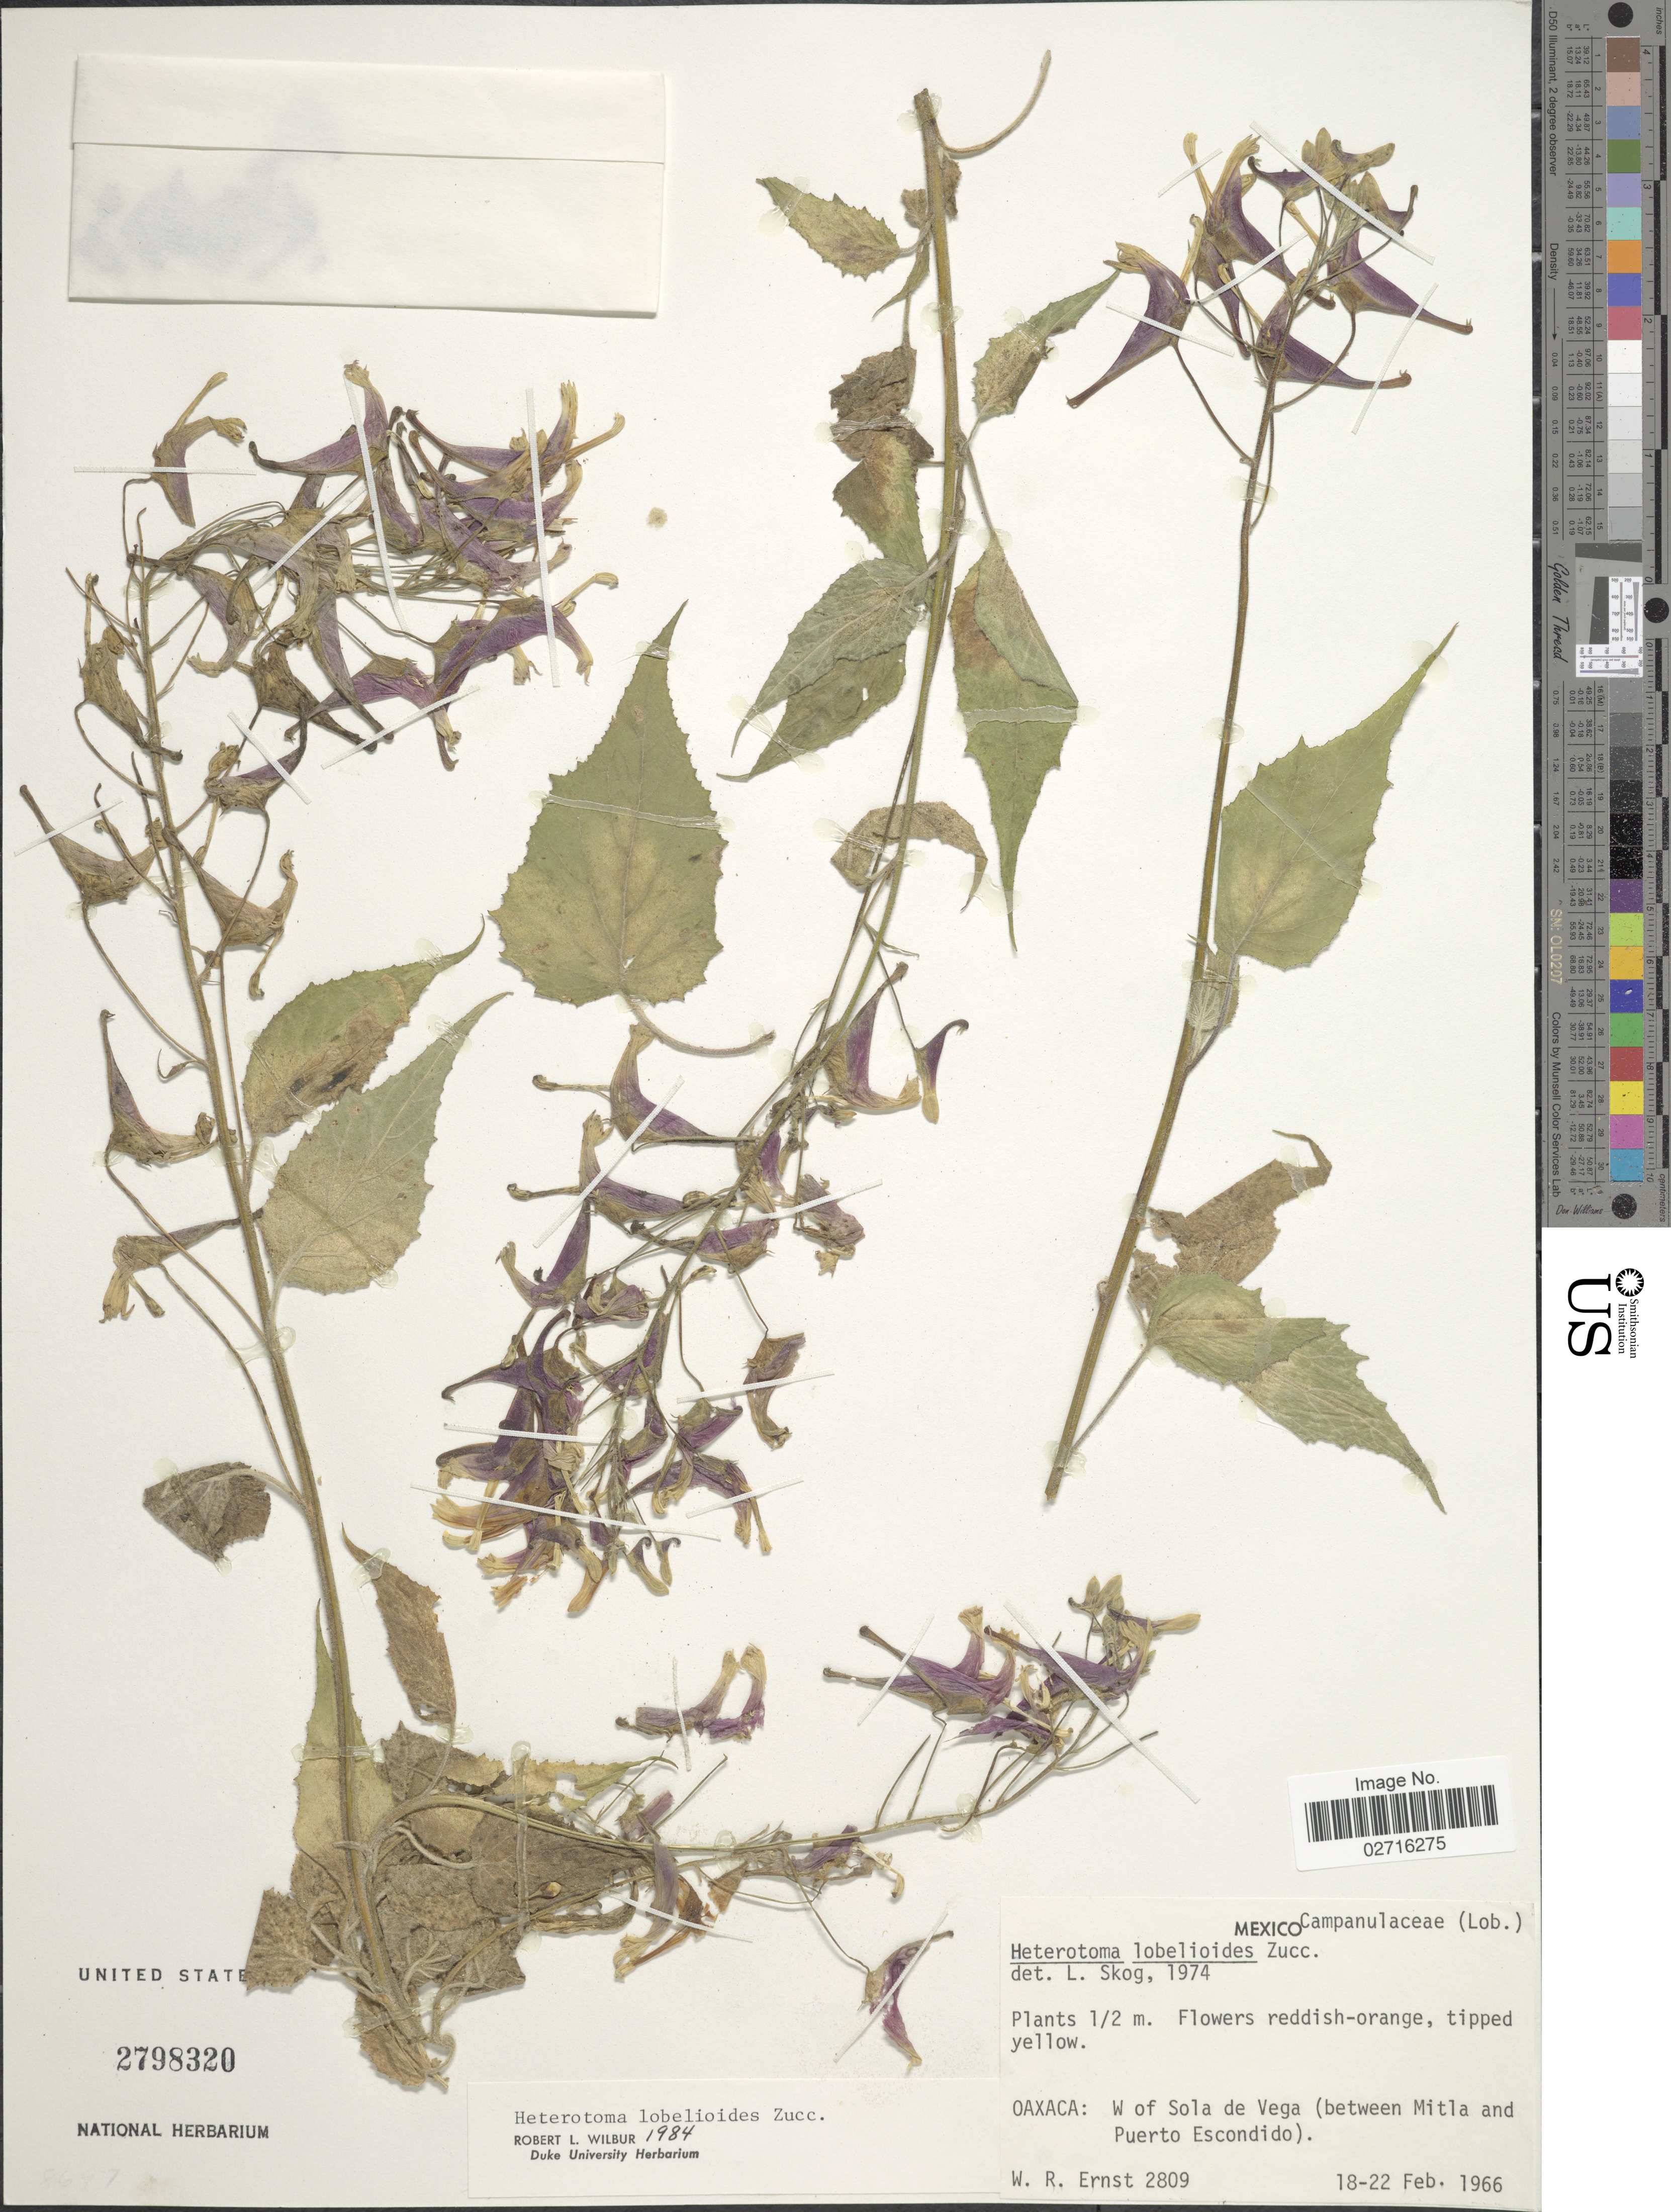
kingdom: Plantae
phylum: Tracheophyta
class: Magnoliopsida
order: Asterales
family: Campanulaceae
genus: Heterotoma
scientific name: Heterotoma lobelioides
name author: Zucc.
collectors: W. R. Ernst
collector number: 2809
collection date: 1966-02-18/1966-02-22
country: Mexico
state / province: Oaxaca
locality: W of Sola de Vega (between Mitla and Puerto Escondido)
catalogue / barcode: US 2798320